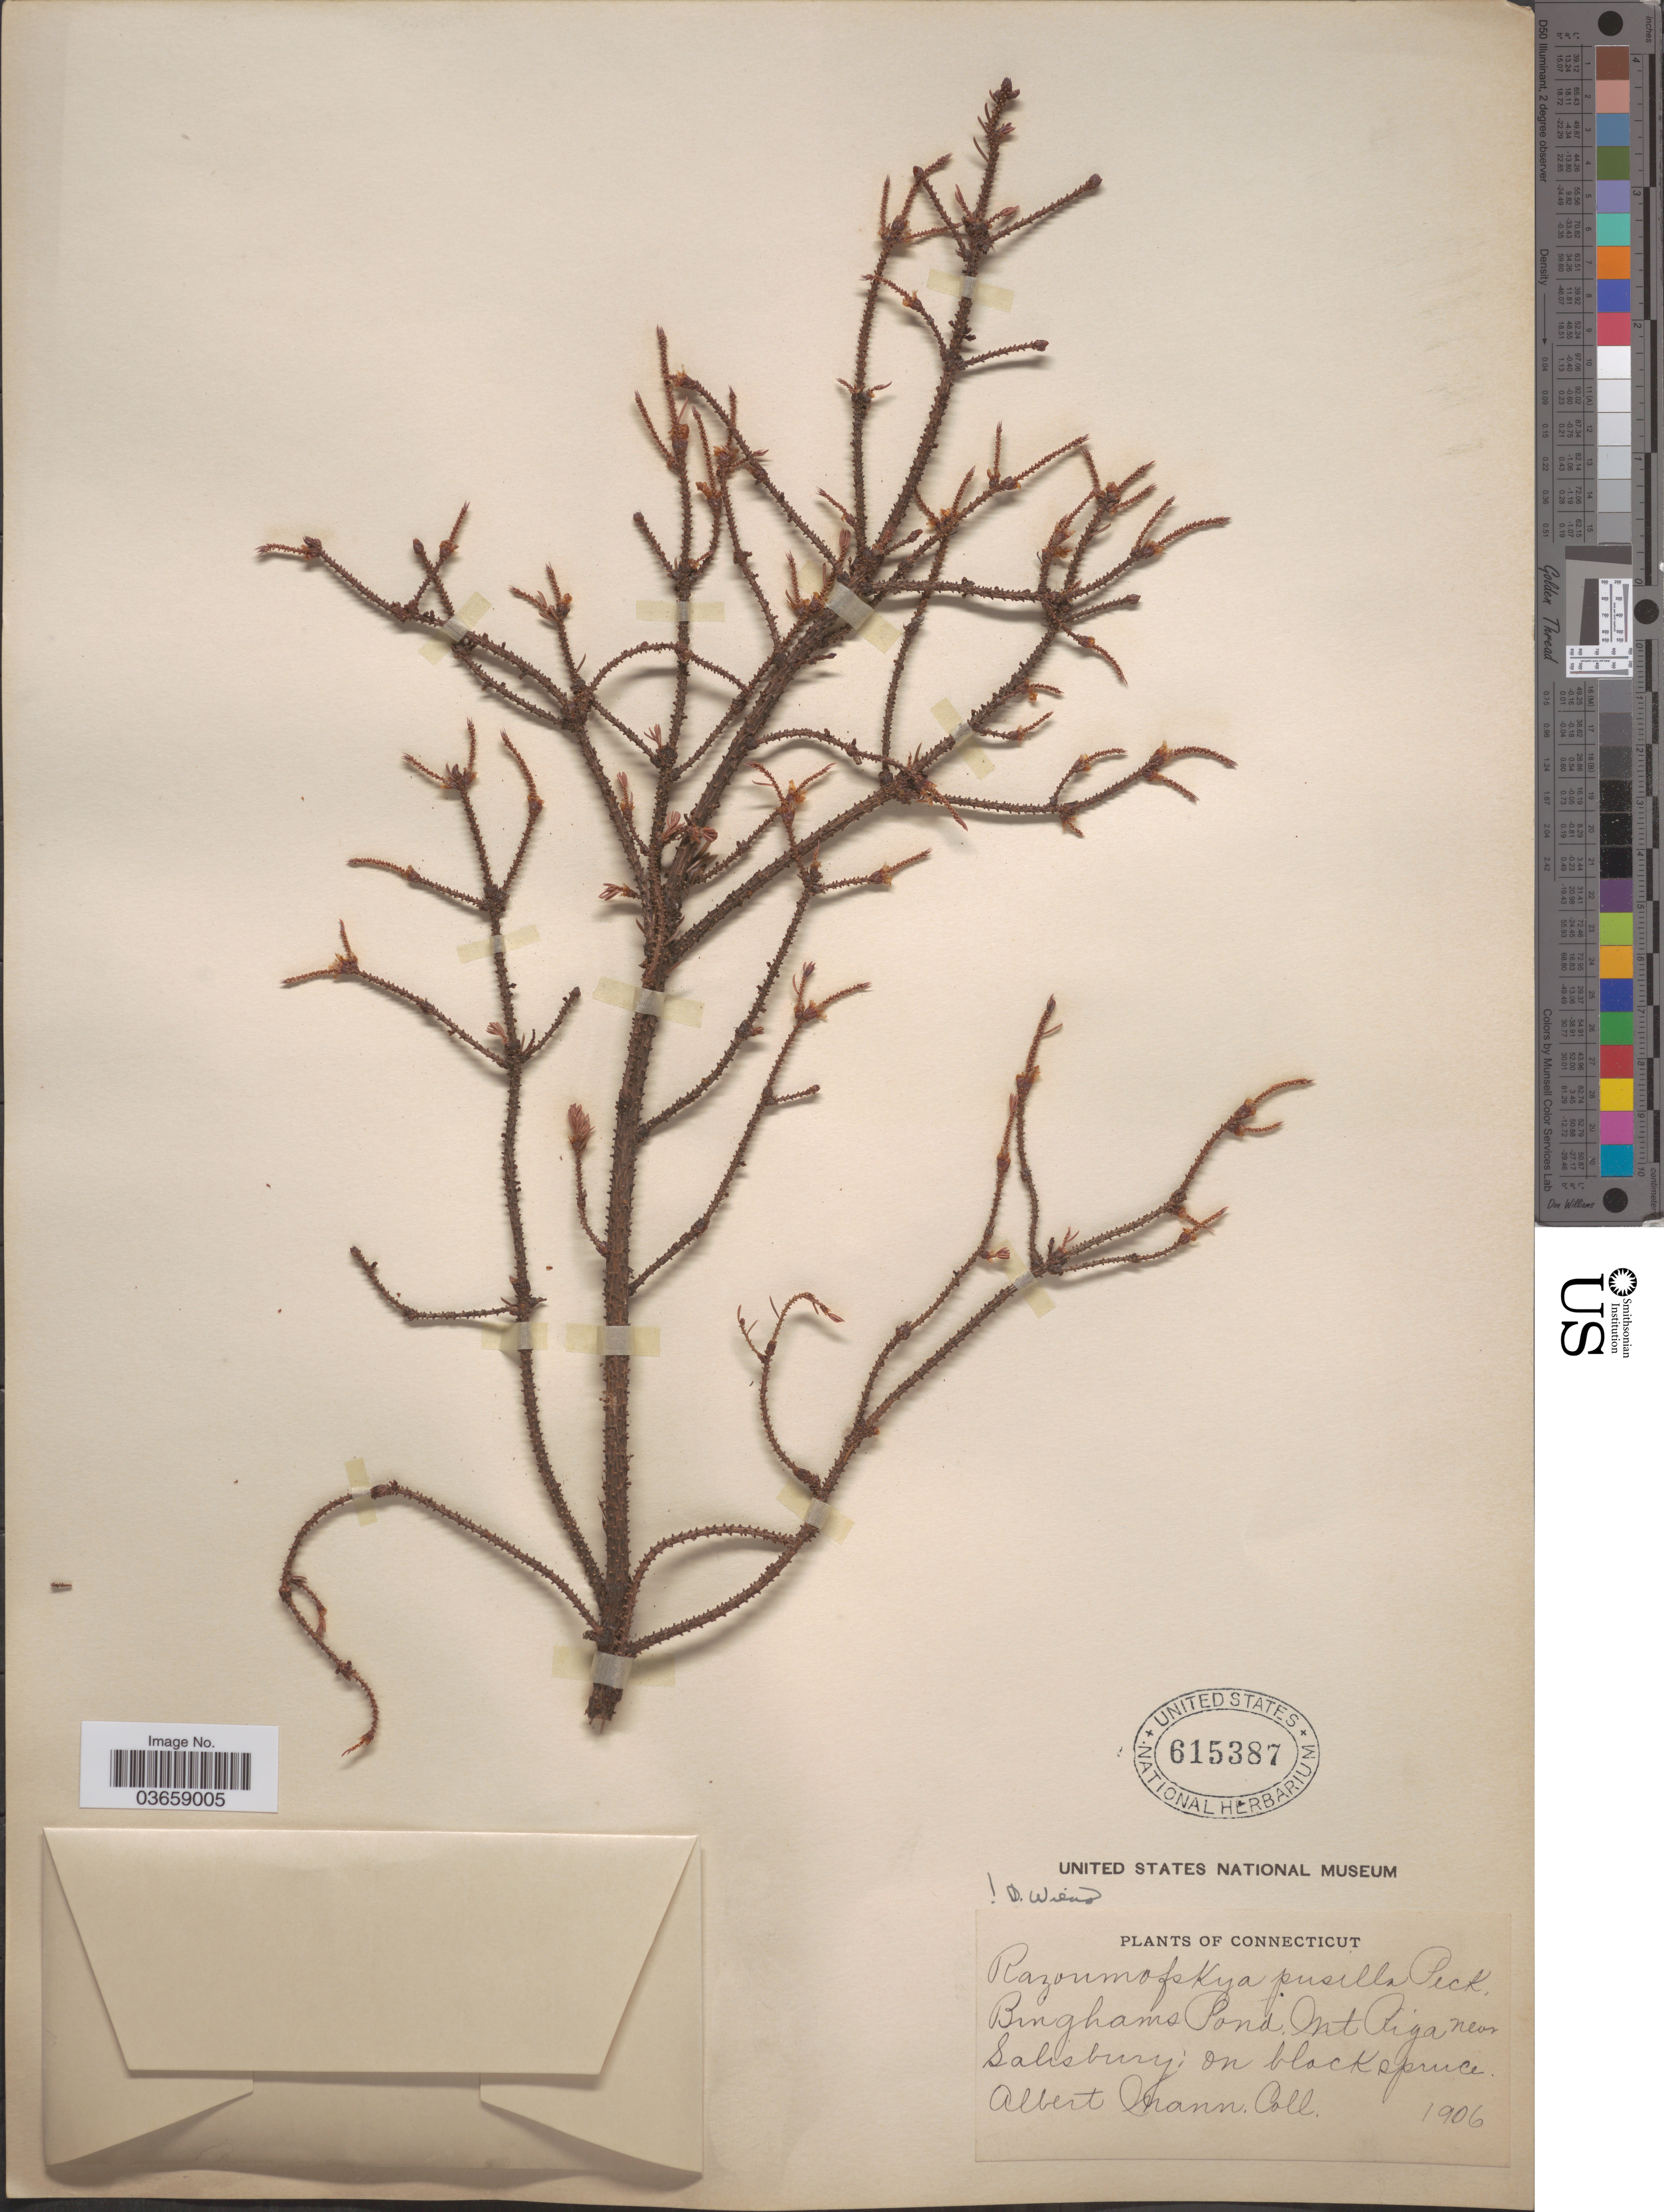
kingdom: Plantae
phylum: Tracheophyta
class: Magnoliopsida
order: Santalales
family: Viscaceae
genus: Arceuthobium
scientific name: Arceuthobium pusillum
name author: Peck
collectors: A. Mann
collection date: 1906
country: United States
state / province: Connecticut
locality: Binghams Pond, Mt. Riga near Salisbury.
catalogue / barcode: US 615387